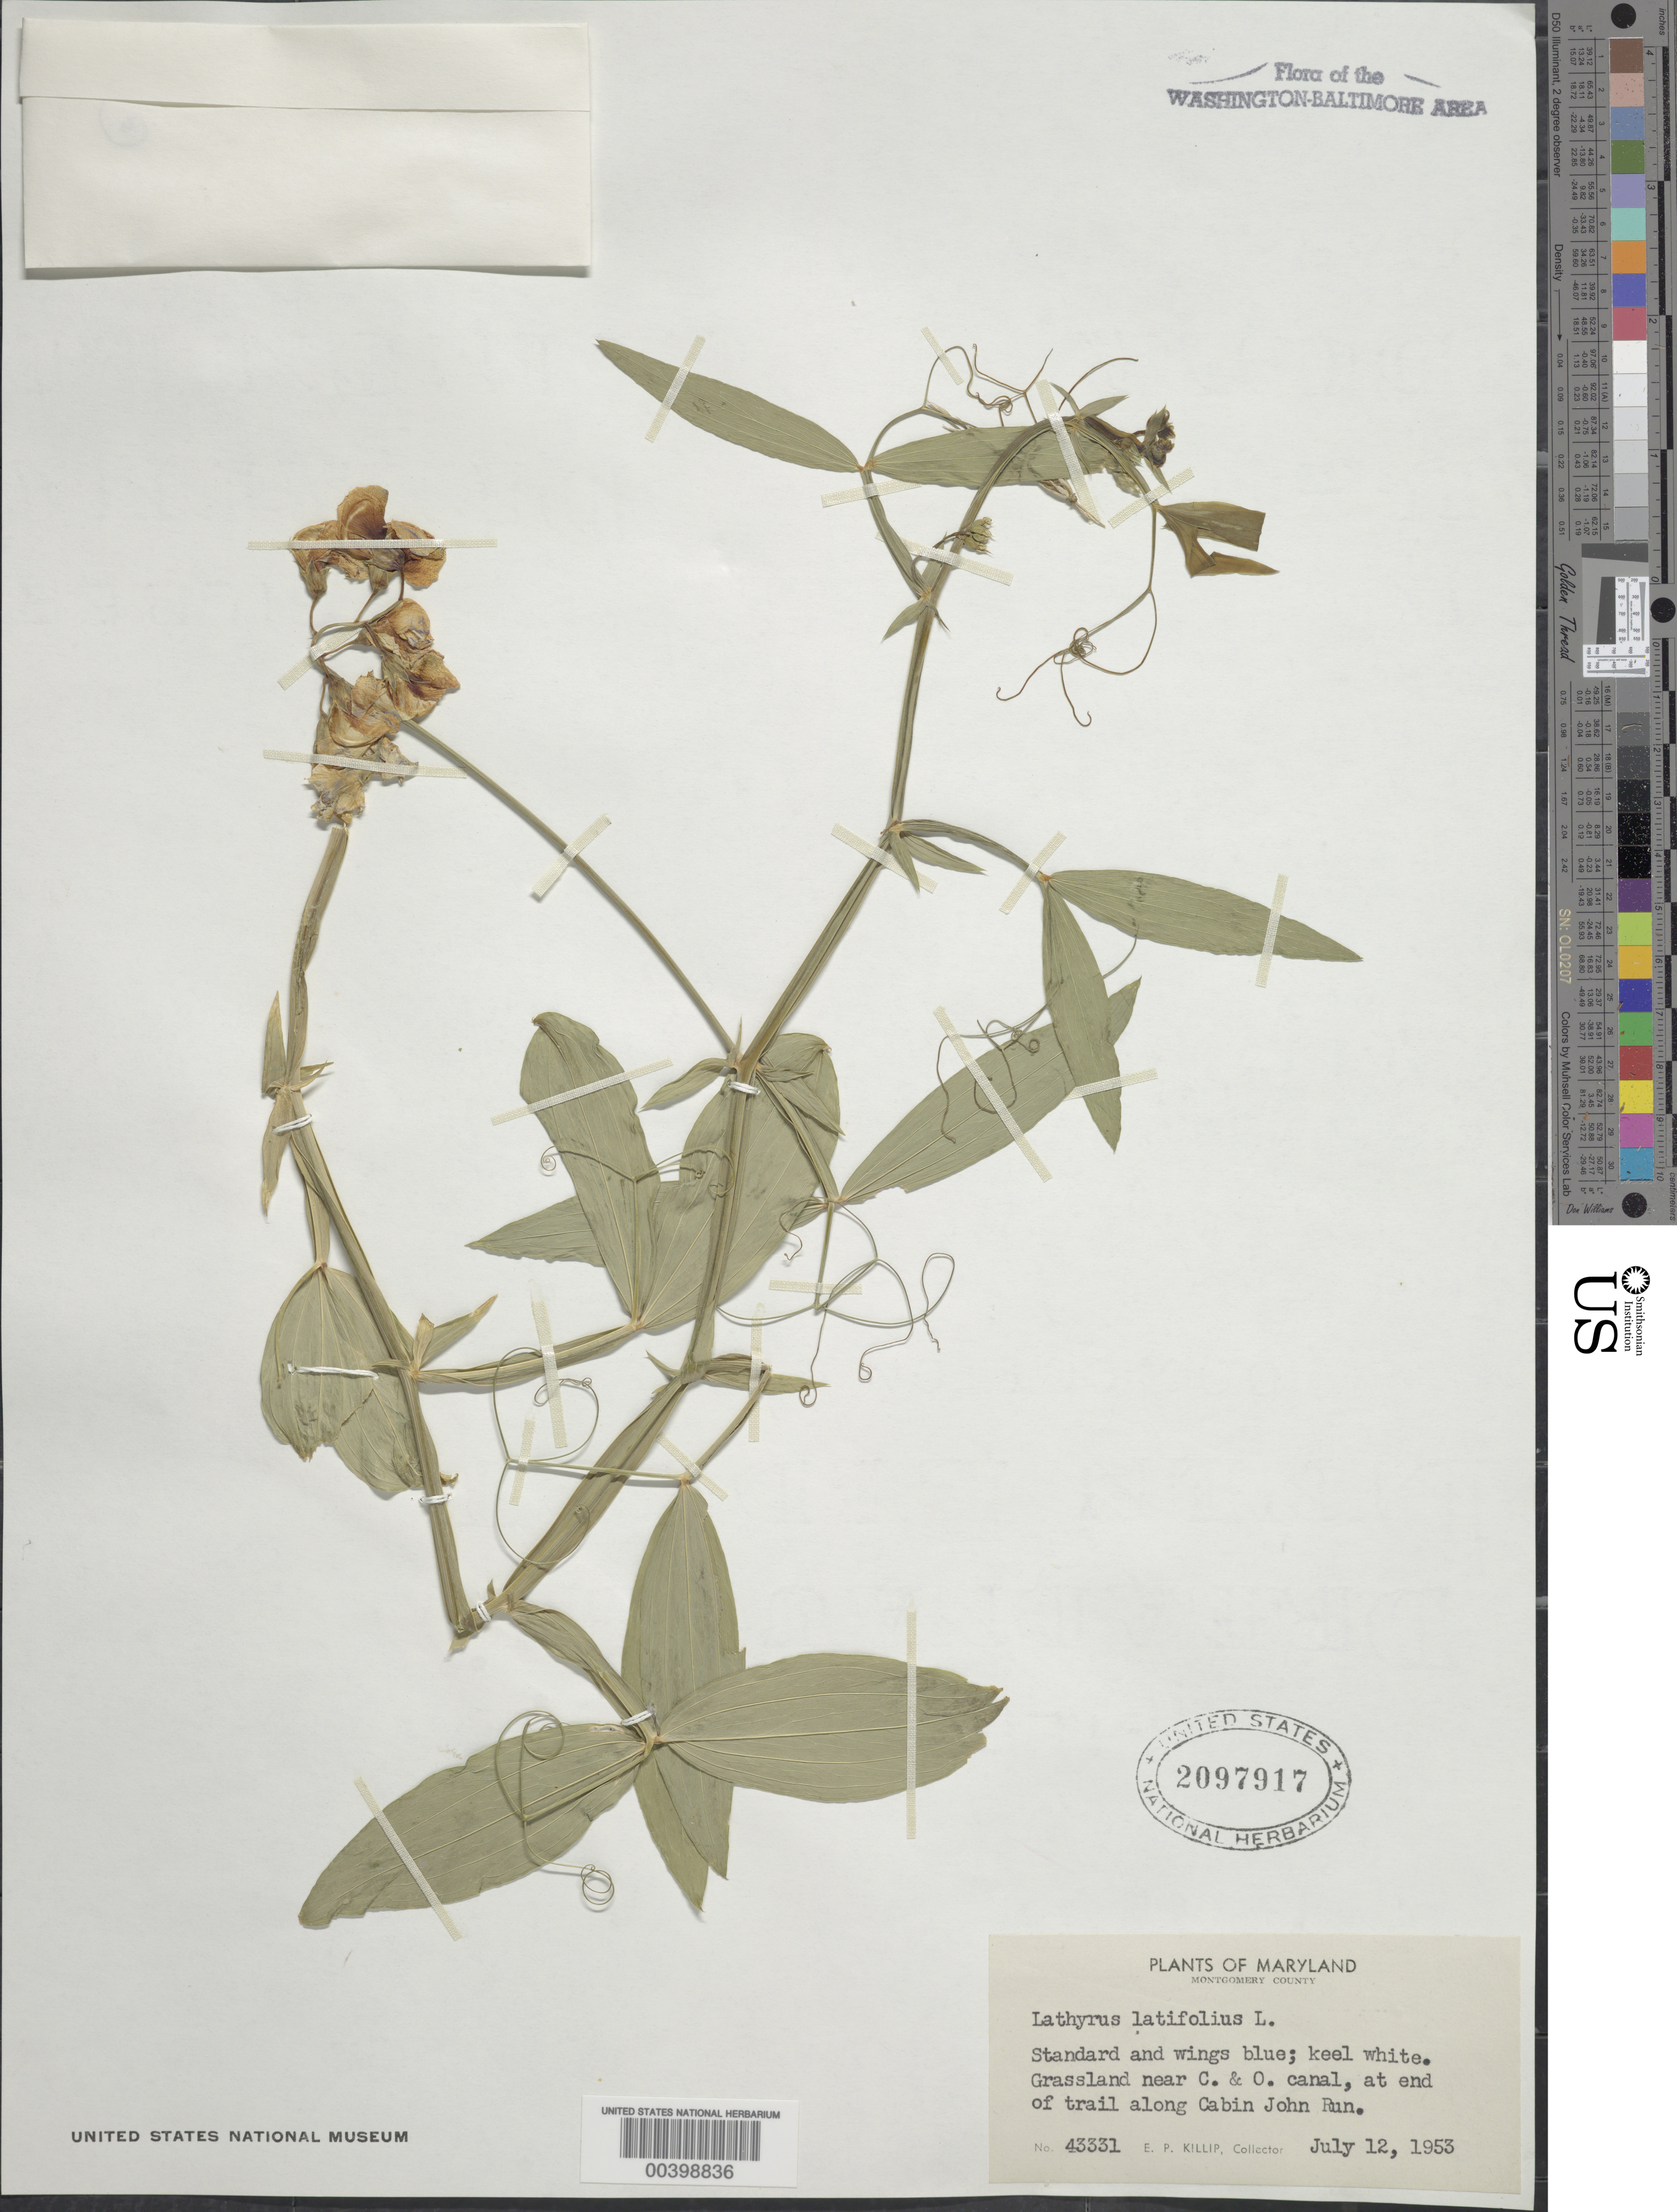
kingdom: Plantae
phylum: Tracheophyta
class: Magnoliopsida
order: Fabales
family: Fabaceae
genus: Lathyrus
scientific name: Lathyrus latifolius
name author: L.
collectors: E. P. Killip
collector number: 43331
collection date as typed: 12 Jul 1953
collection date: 1953-07-12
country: United States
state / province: Maryland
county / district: Montgomery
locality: C. & O. Canal, Cabin John Run C. and O. Canal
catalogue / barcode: US 2097917